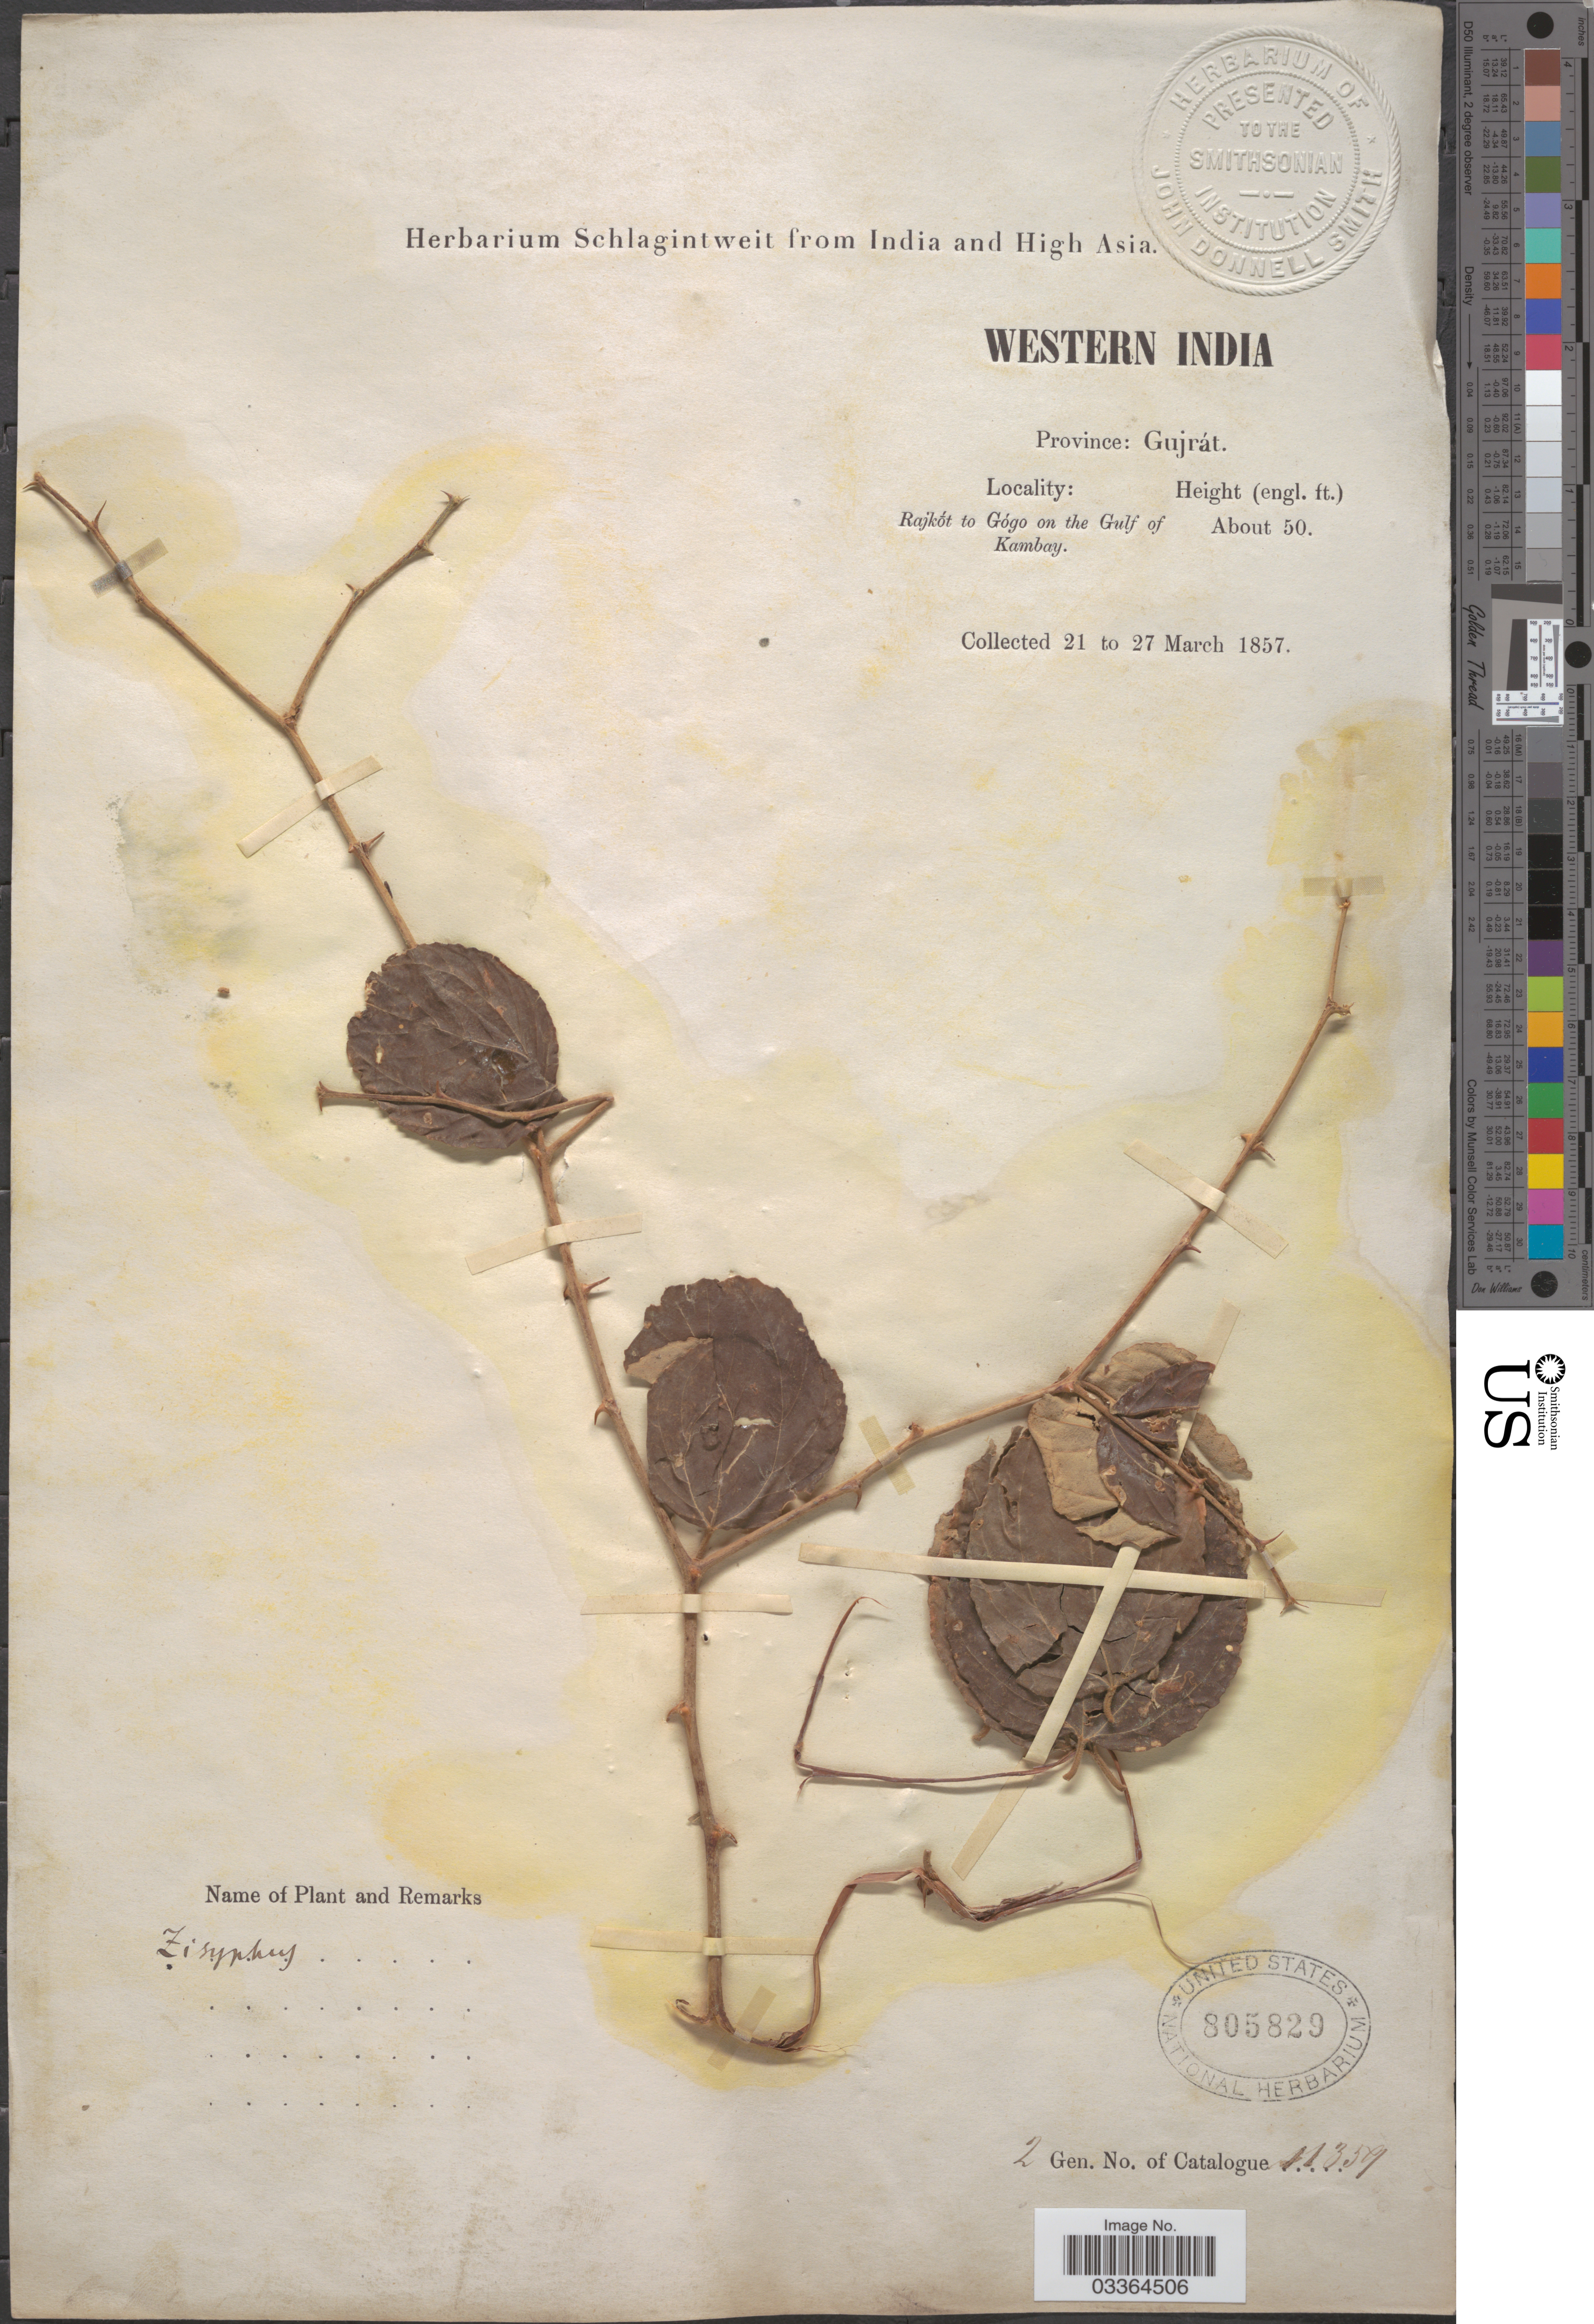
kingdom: Plantae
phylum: Tracheophyta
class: Magnoliopsida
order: Rosales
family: Rhamnaceae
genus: Ziziphus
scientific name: Ziziphus rugosa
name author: Lam.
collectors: ex herb. Schlagintweit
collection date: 1857-03-21/1857-03-27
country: India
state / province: Gujarat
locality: Western India. Province: Gujrát. Rajkot to Gógo on the Gulf of Kambay.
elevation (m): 15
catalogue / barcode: US 805829